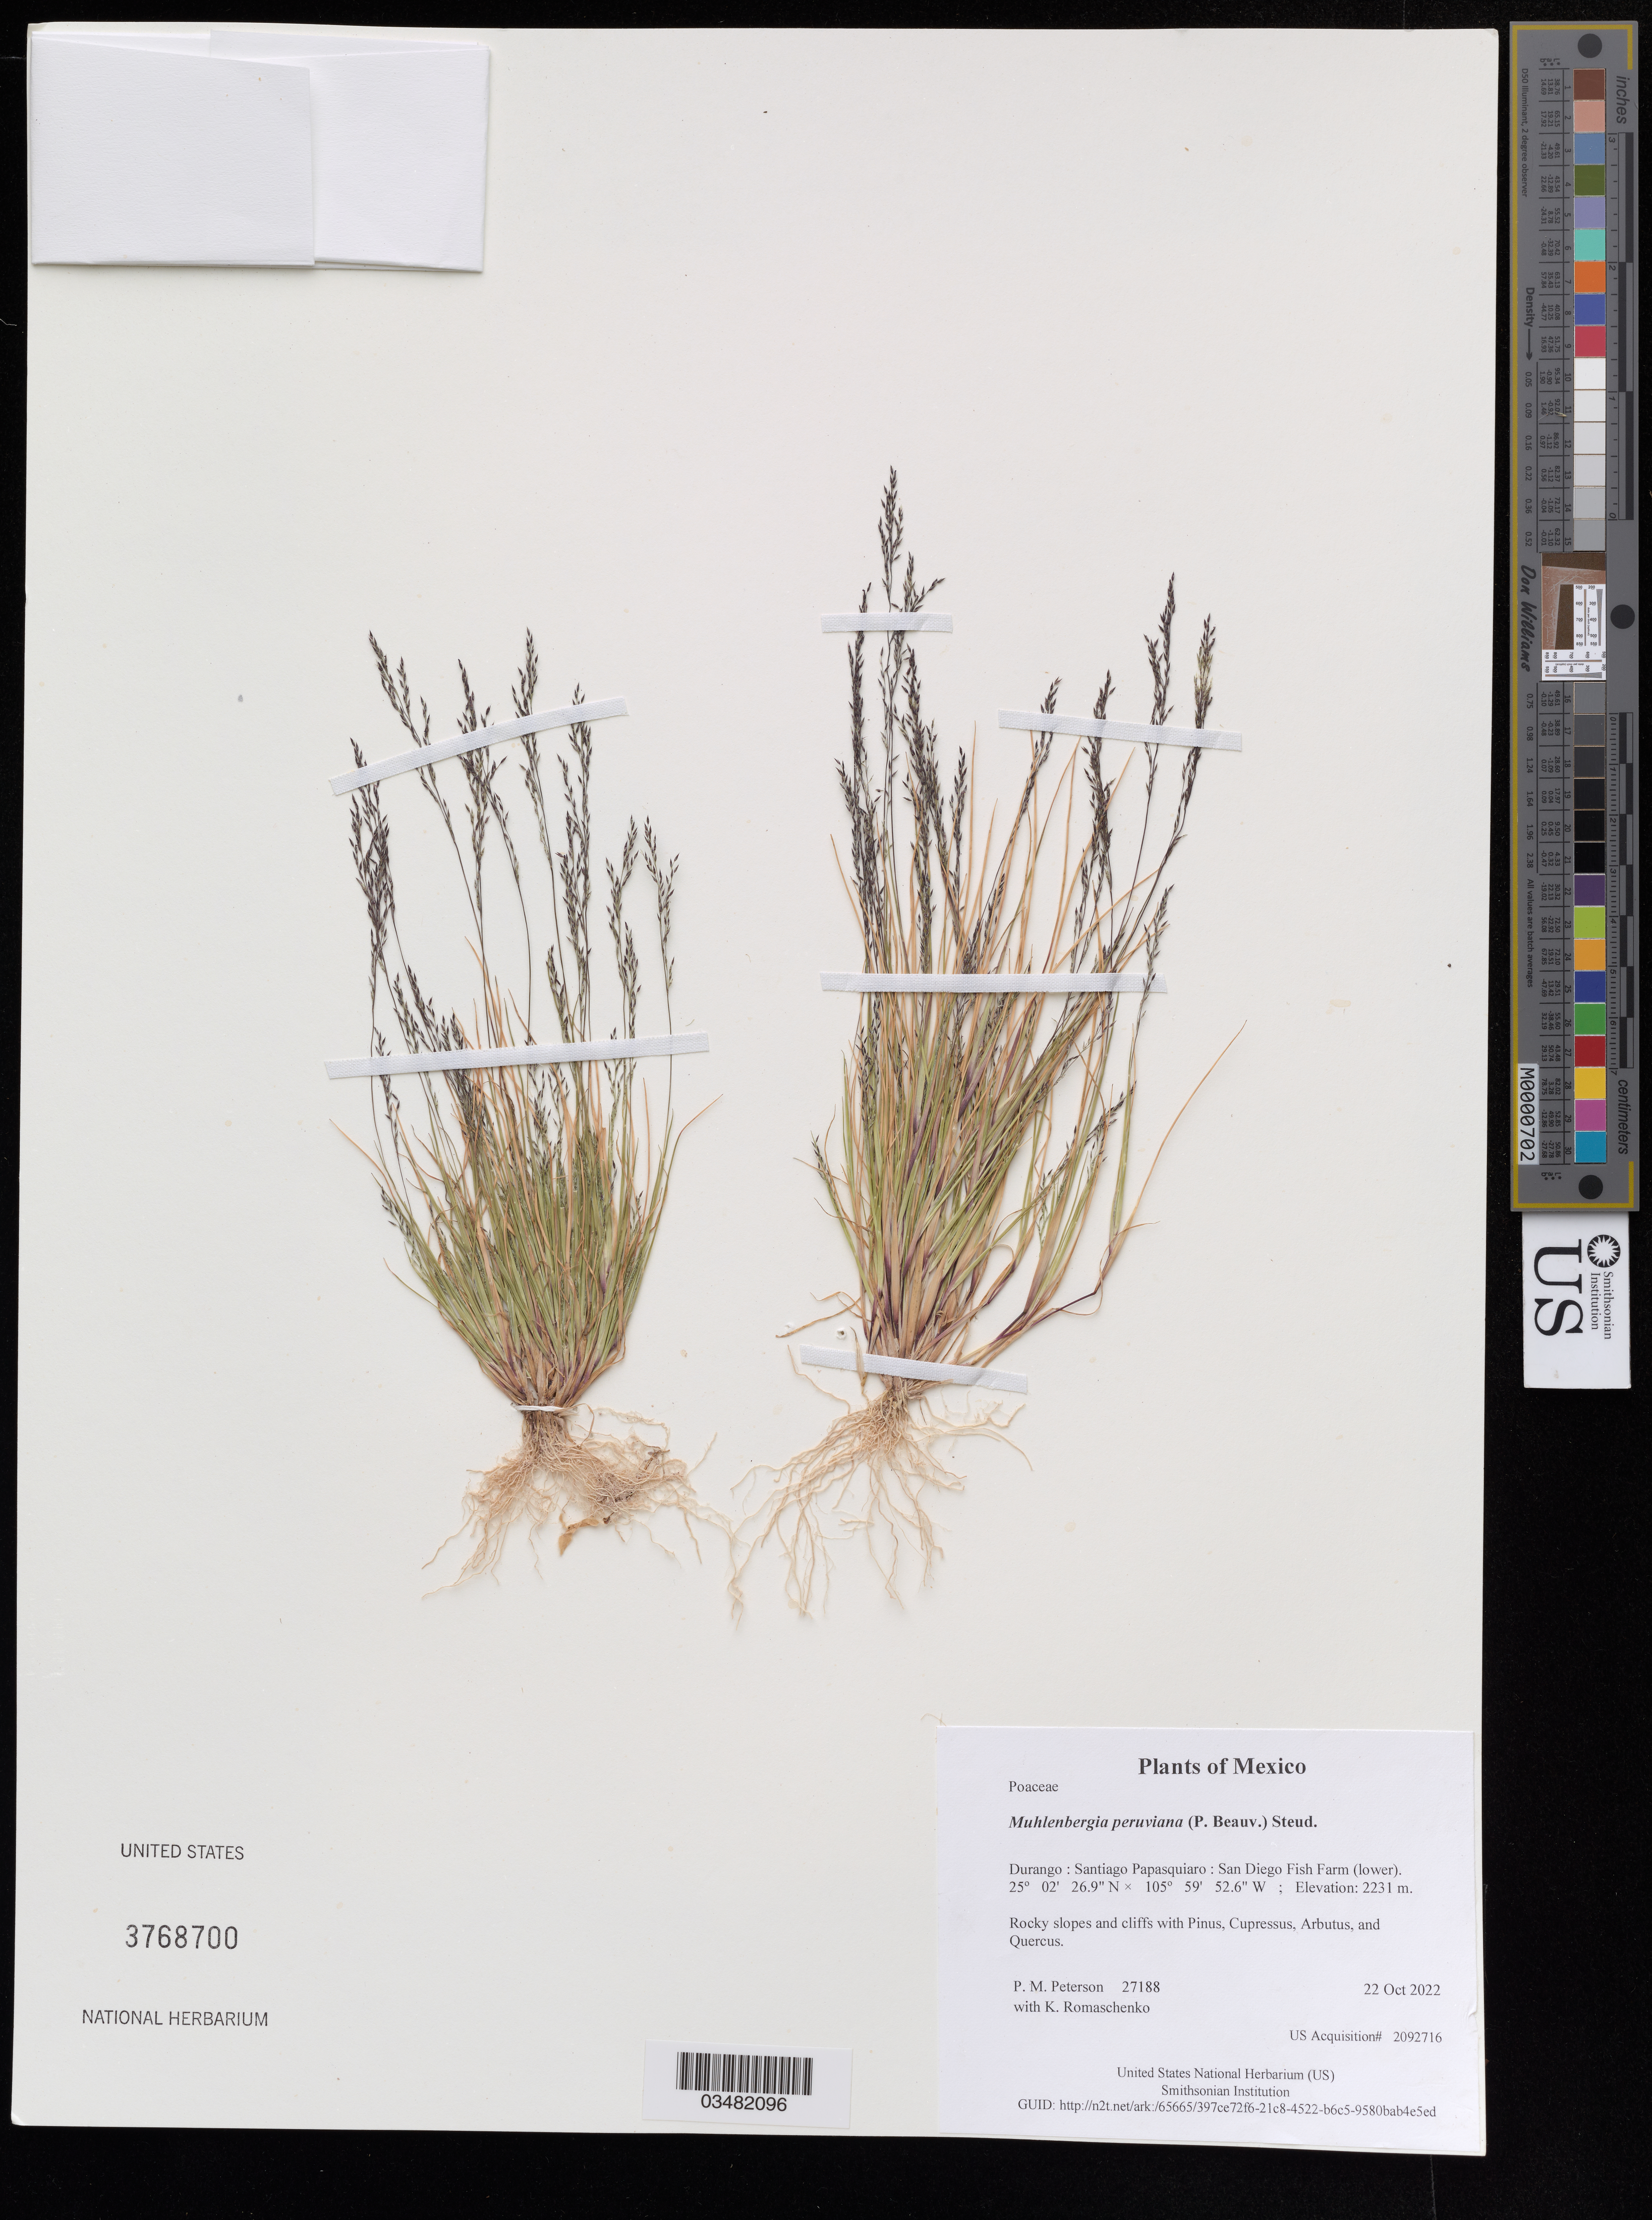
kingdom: Plantae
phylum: Tracheophyta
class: Liliopsida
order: Poales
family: Poaceae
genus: Muhlenbergia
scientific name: Muhlenbergia peruviana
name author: (P. Beauv.) Steud.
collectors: P. M. Peterson & K. Romaschenko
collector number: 27188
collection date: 2022-10-22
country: México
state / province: Durango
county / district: Santiago Papasquiaro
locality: San Diego Fish Farm (lower)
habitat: Rocky slopes and cliffs with Pinus, Cupressus, Arbutus, and Quercus.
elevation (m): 2231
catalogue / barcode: US 3768700